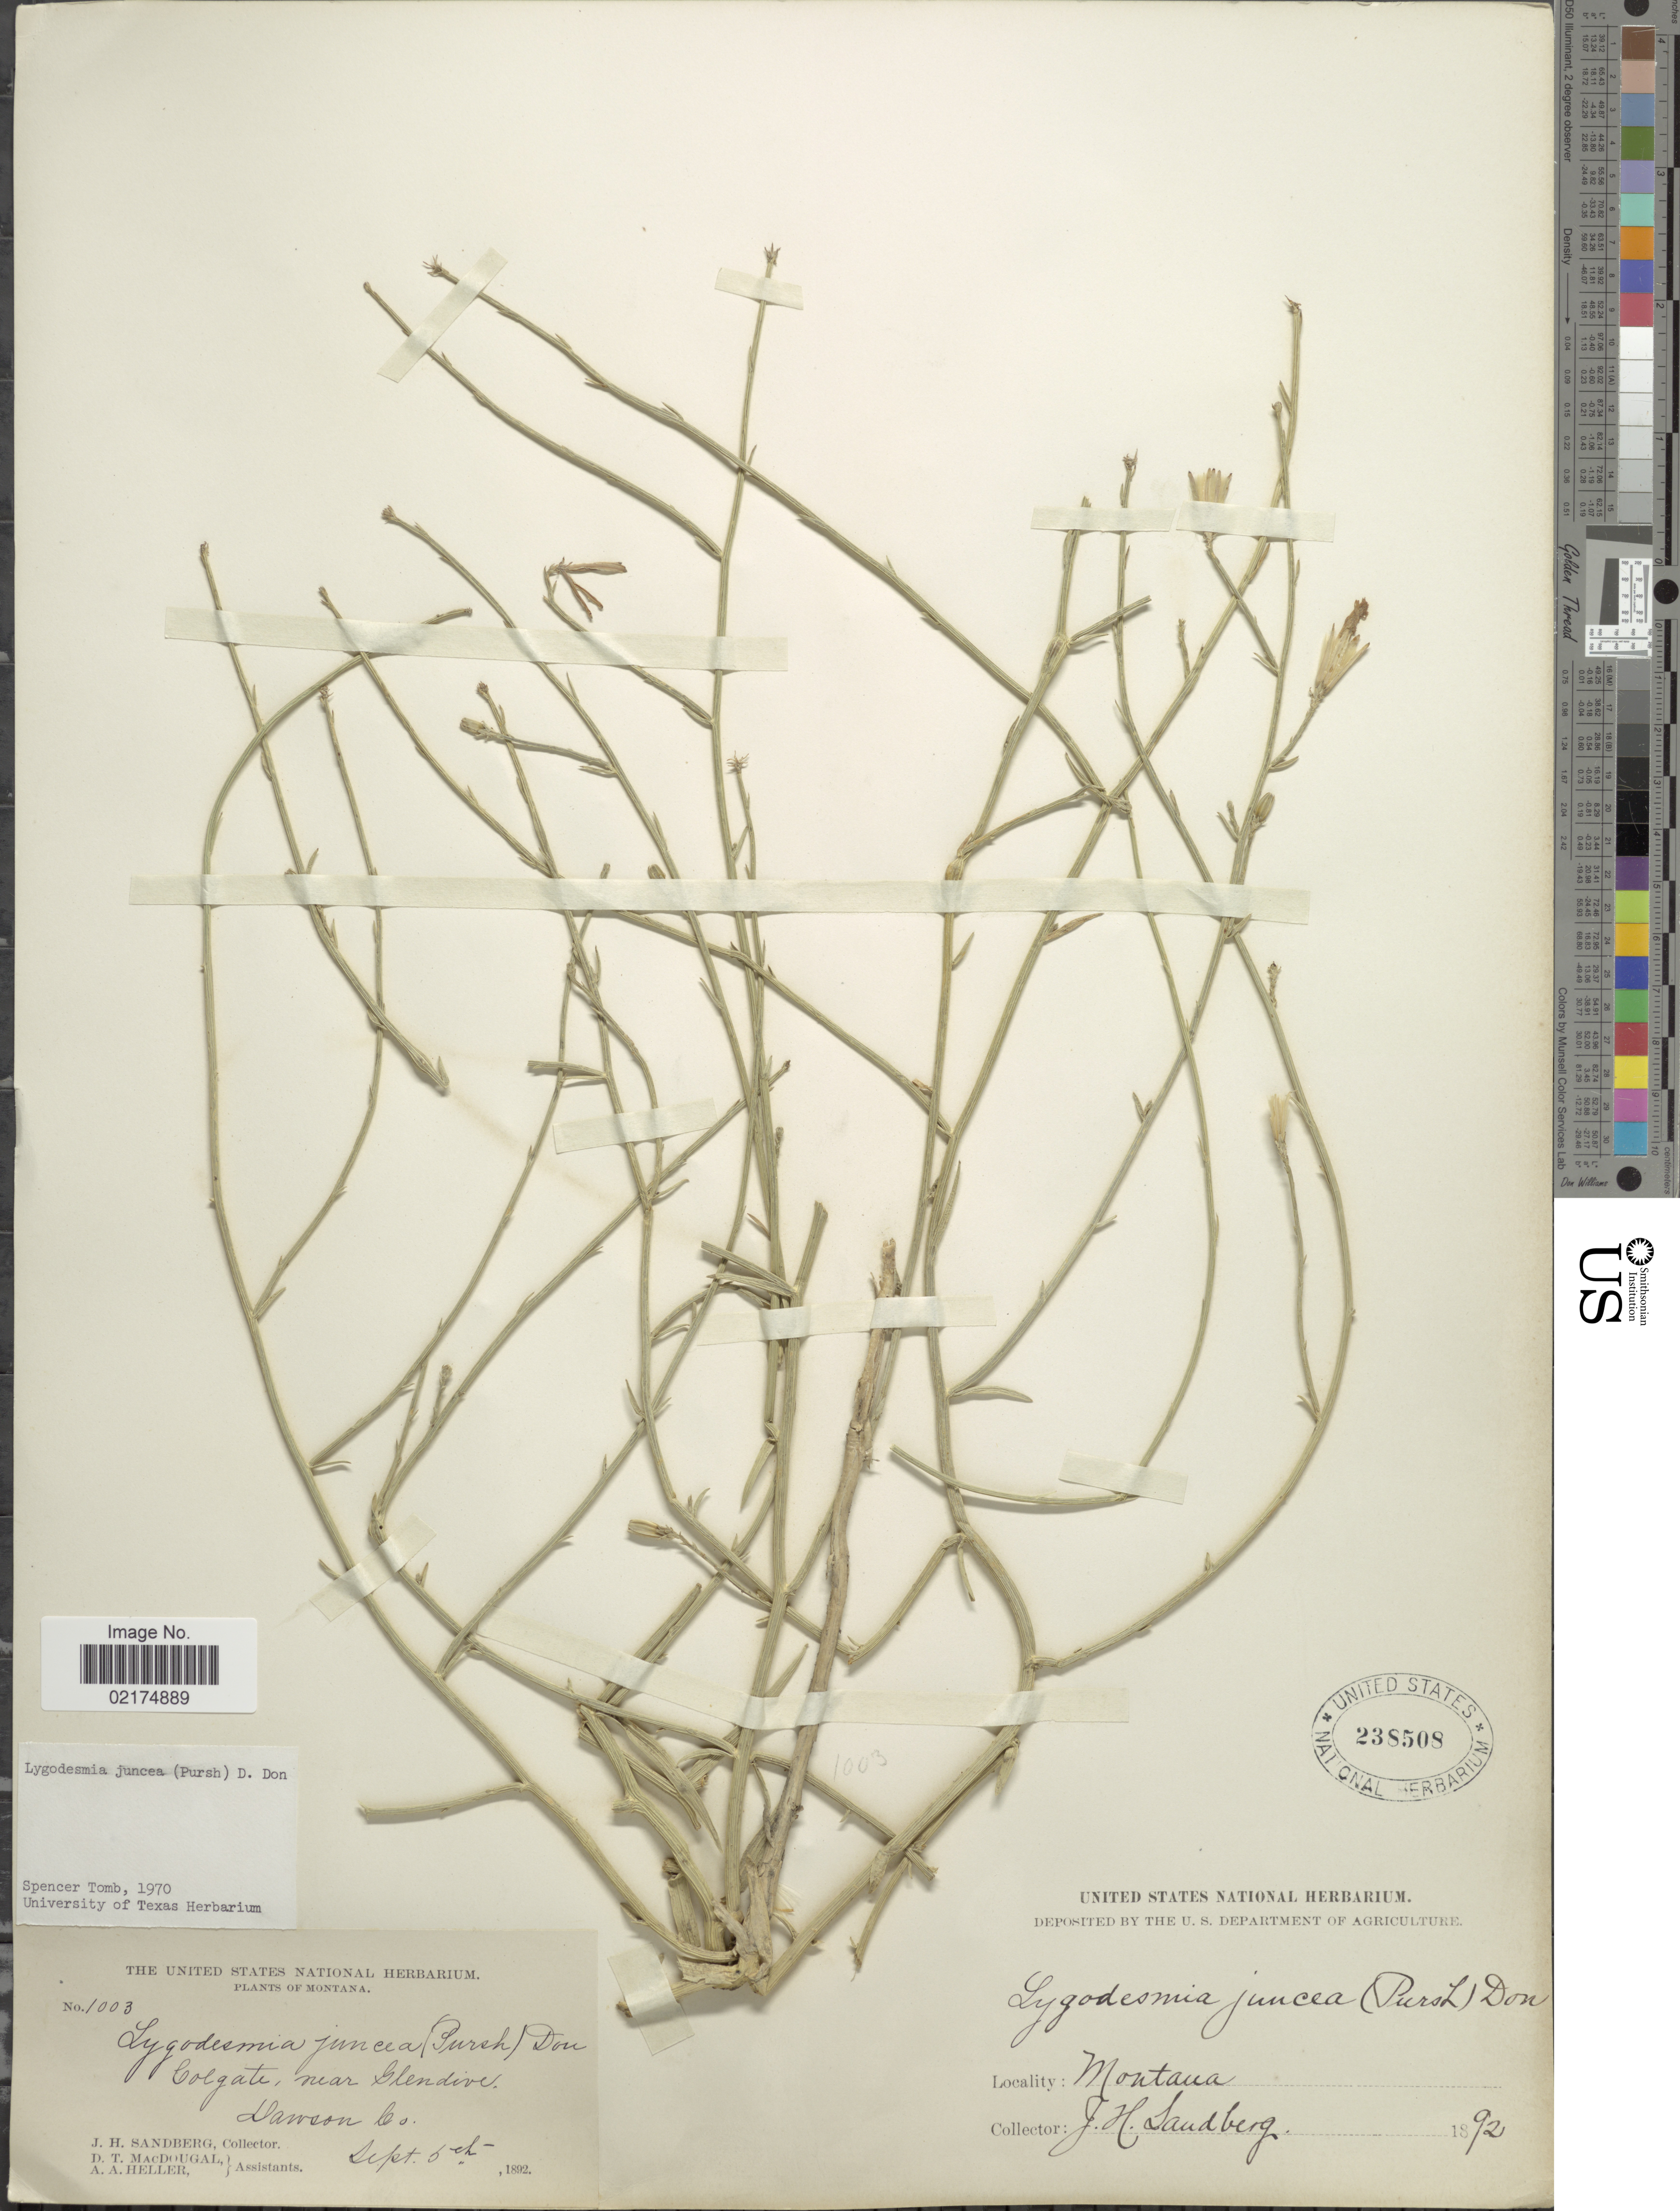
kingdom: Plantae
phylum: Tracheophyta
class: Magnoliopsida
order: Asterales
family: Asteraceae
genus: Lygodesmia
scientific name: Lygodesmia juncea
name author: D. Don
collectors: J. H. Sandberg, D. T. MacDougal & A. A. Heller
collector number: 1003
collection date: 1892-09-05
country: United States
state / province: Montana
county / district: Dawson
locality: Colgate, near Glendive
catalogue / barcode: US 238508